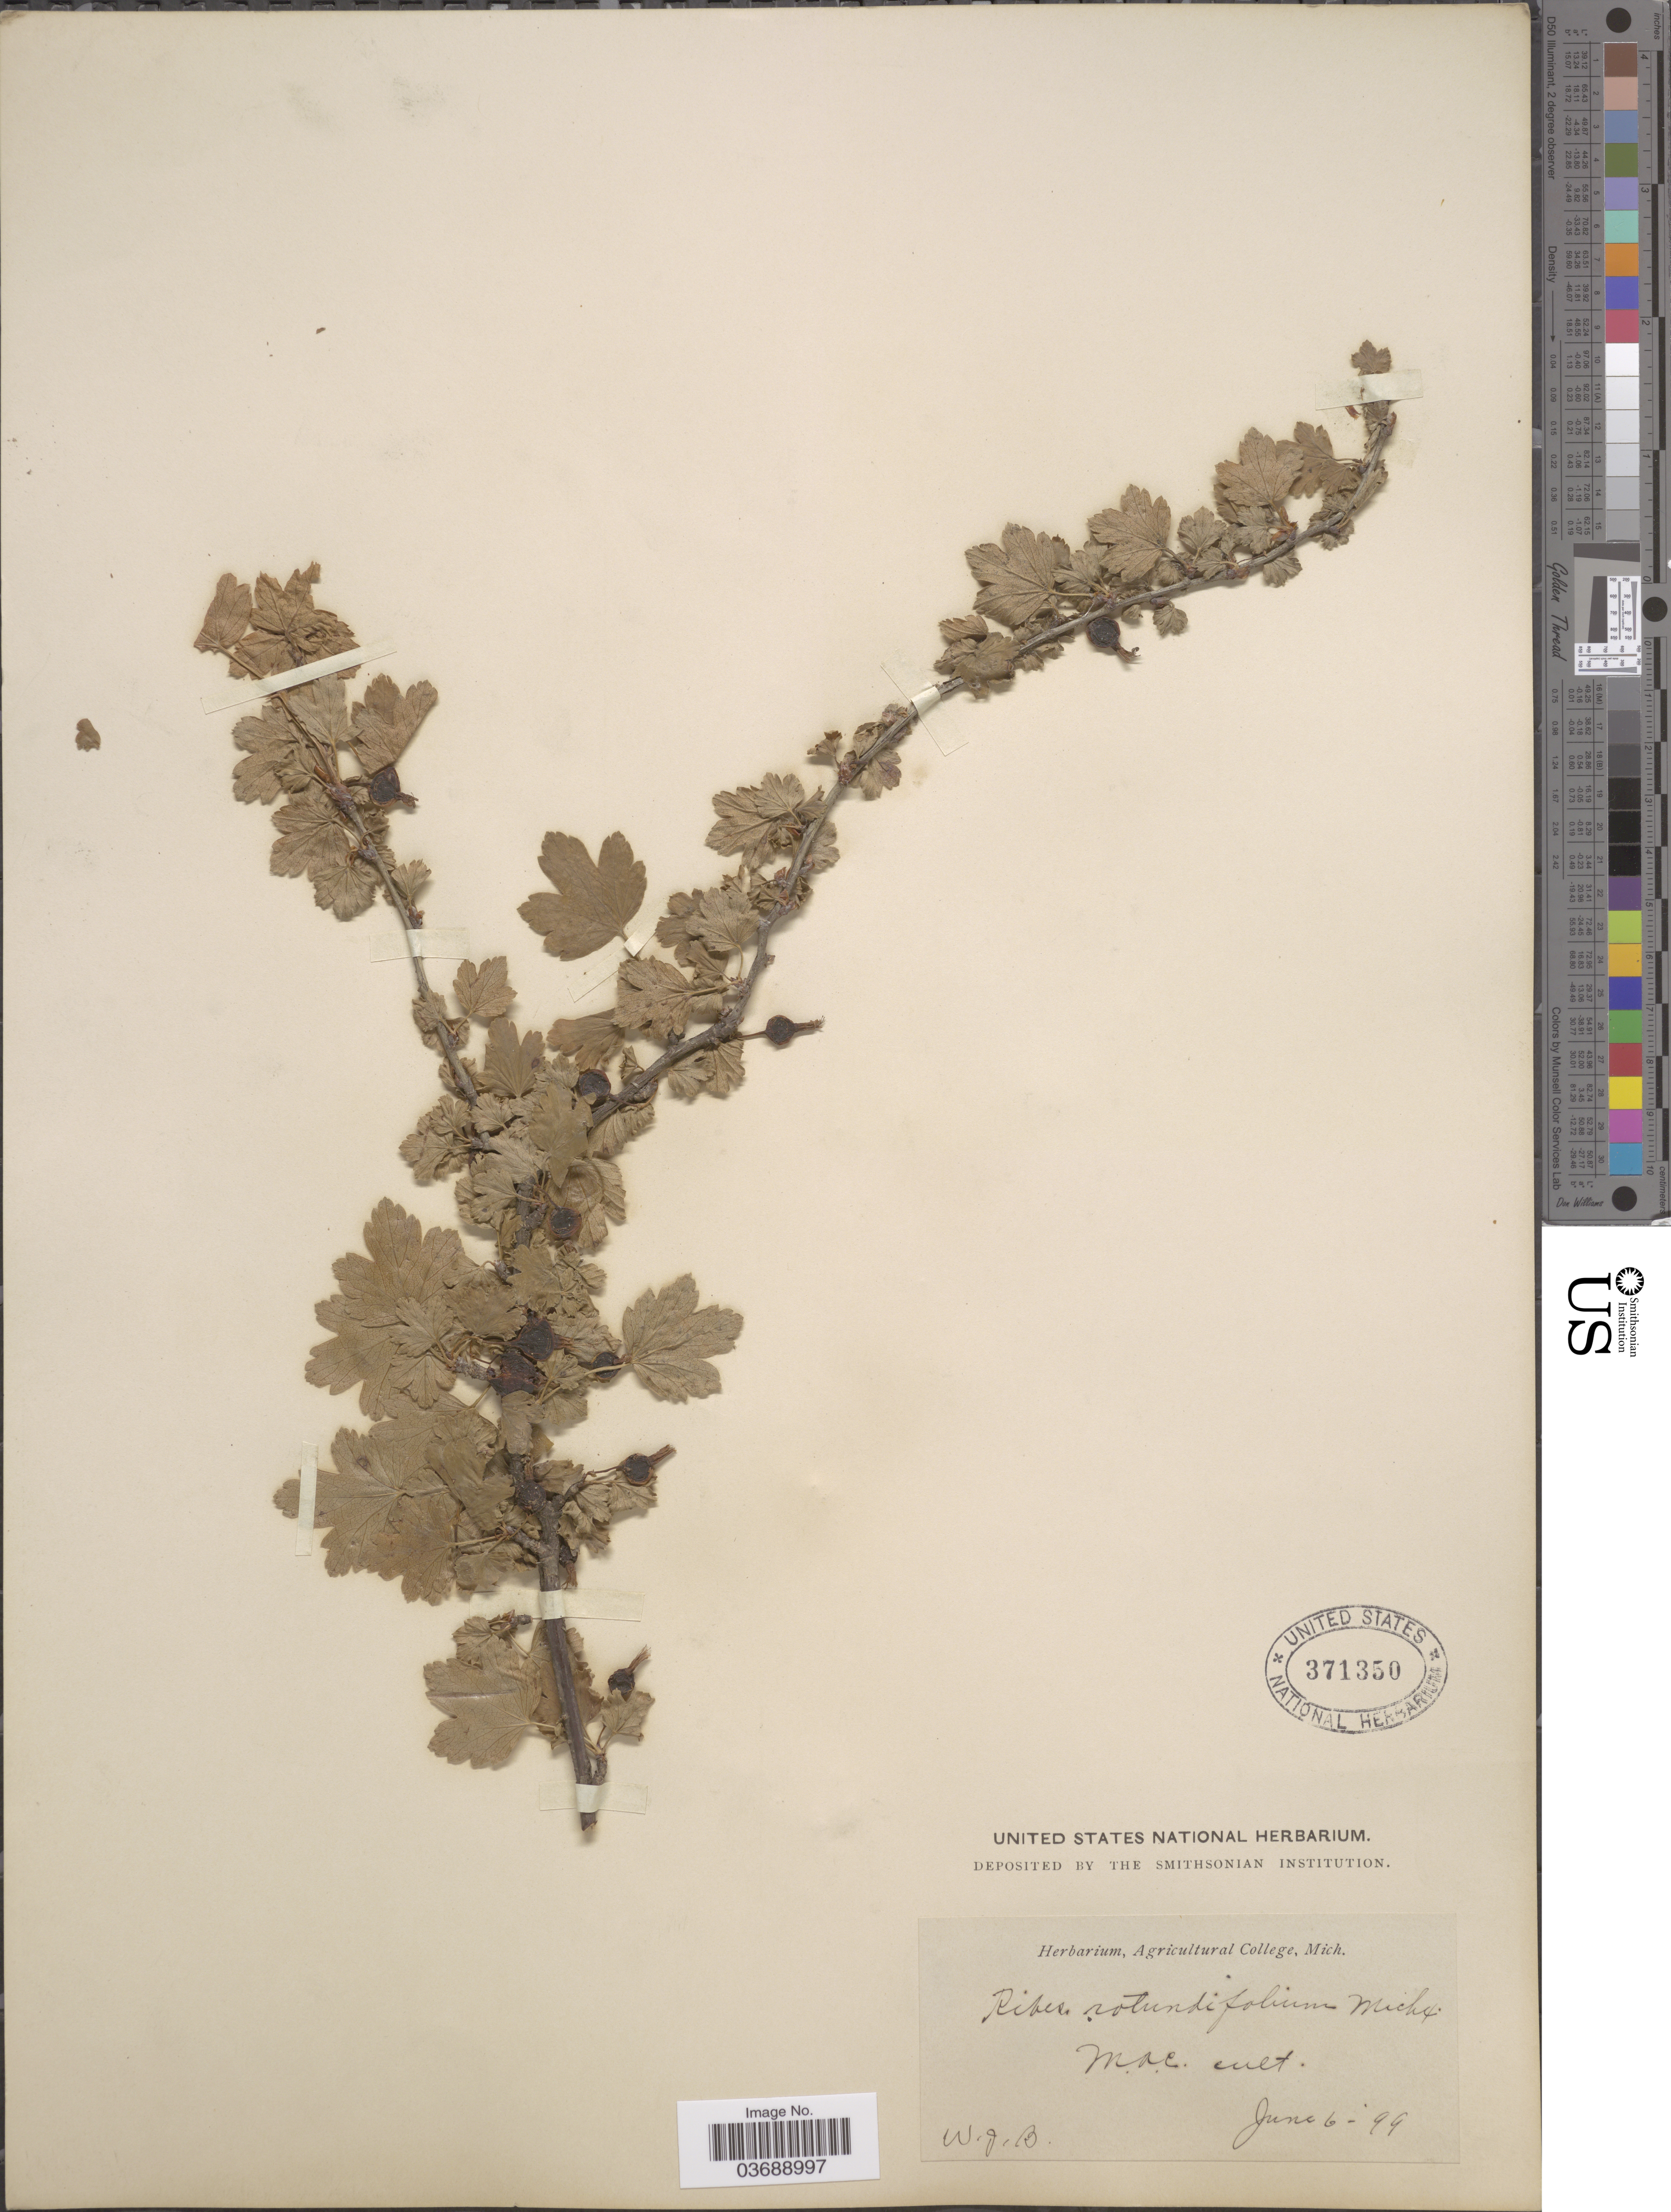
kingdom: Plantae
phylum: Tracheophyta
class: Magnoliopsida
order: Saxifragales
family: Grossulariaceae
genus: Ribes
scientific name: Ribes rotundifolium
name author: Michx.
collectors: W.J.B.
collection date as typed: Transcribed d/m/y: 6/6/99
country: United States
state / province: Michigan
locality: Mac.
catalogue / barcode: US 371350